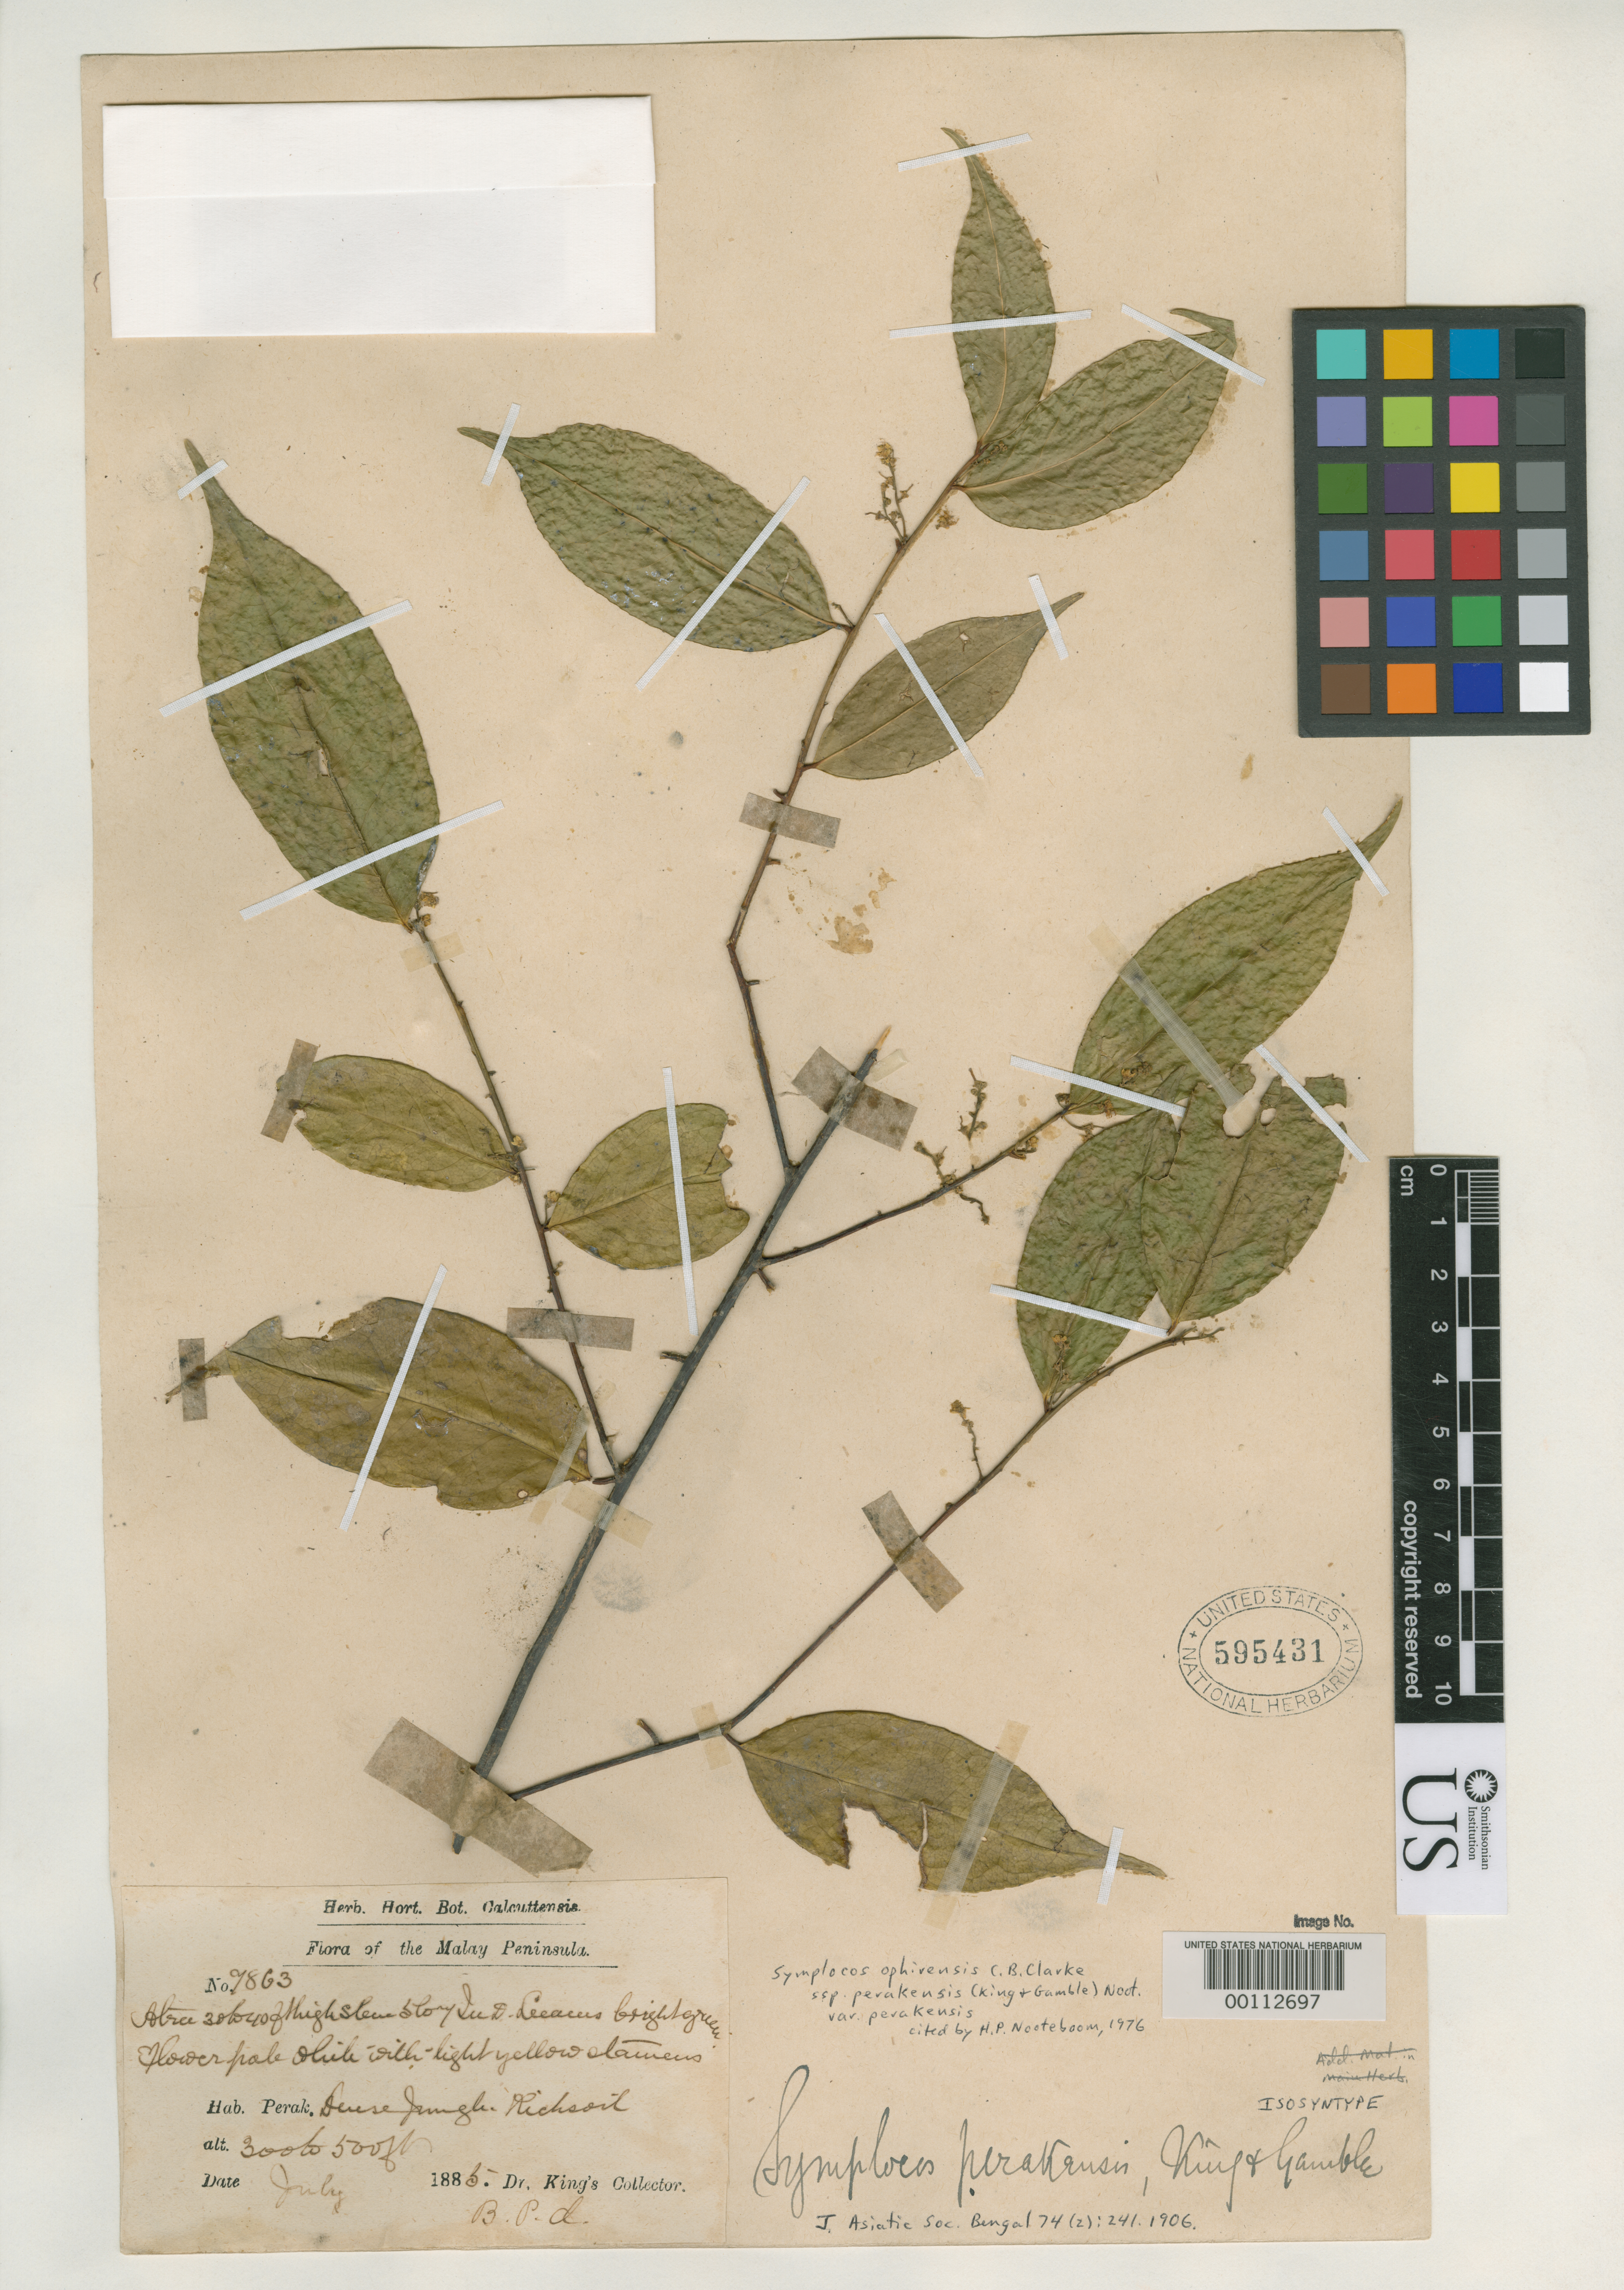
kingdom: Plantae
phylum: Tracheophyta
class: Magnoliopsida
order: Ericales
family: Symplocaceae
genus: Symplocos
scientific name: Symplocos perakensis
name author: King & Gamble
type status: Isosyntype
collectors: H. Kunstler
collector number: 7863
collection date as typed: Jul 1885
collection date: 1885-07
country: Malaysia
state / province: Perak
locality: Alt. 300 to 500 Ft. [Malay Peninsula]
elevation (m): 91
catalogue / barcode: US 595431